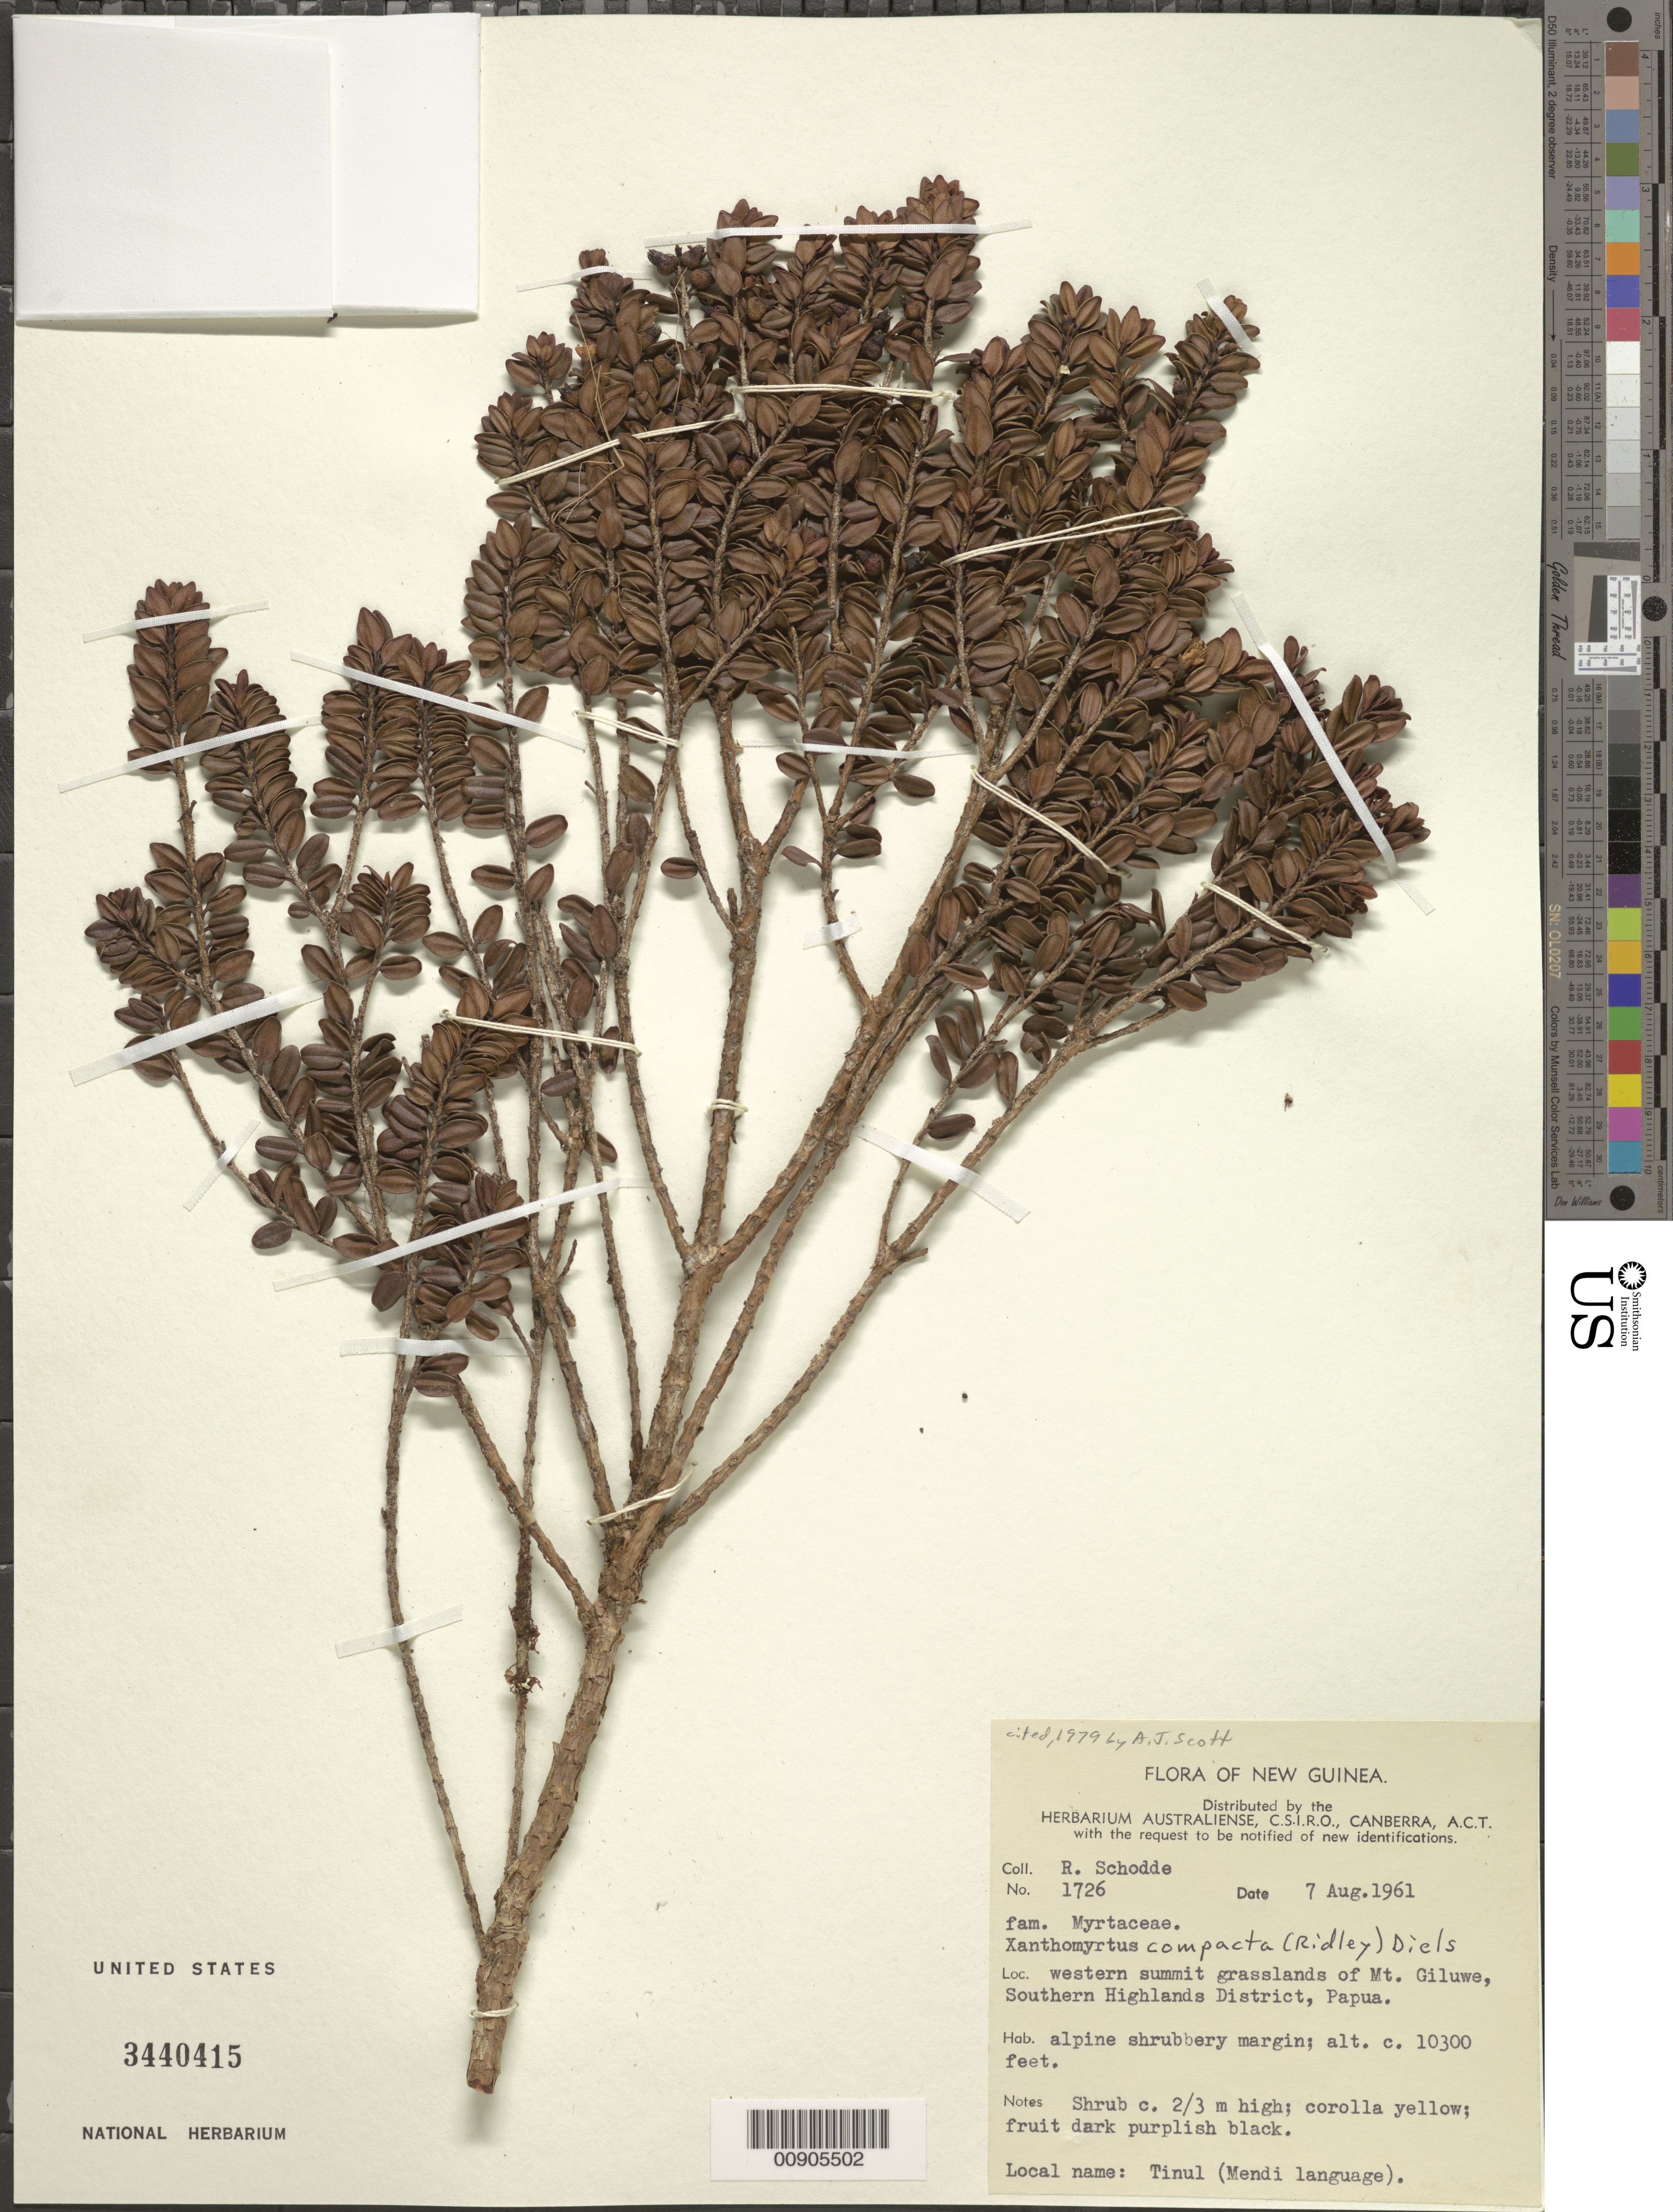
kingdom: Plantae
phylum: Tracheophyta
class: Magnoliopsida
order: Myrtales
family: Myrtaceae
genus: Xanthomyrtus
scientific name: Xanthomyrtus compacta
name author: (Ridl.) Diels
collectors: R. Schodde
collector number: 1726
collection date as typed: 07 Aug 1961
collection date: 1961-08-07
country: Papua New Guinea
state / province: Southern Highlands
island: New Guinea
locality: Southern Highlands District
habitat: alpine shrubbery margin, western summit grasslands of Mt. Giluwe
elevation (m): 3139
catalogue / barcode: US 3440415